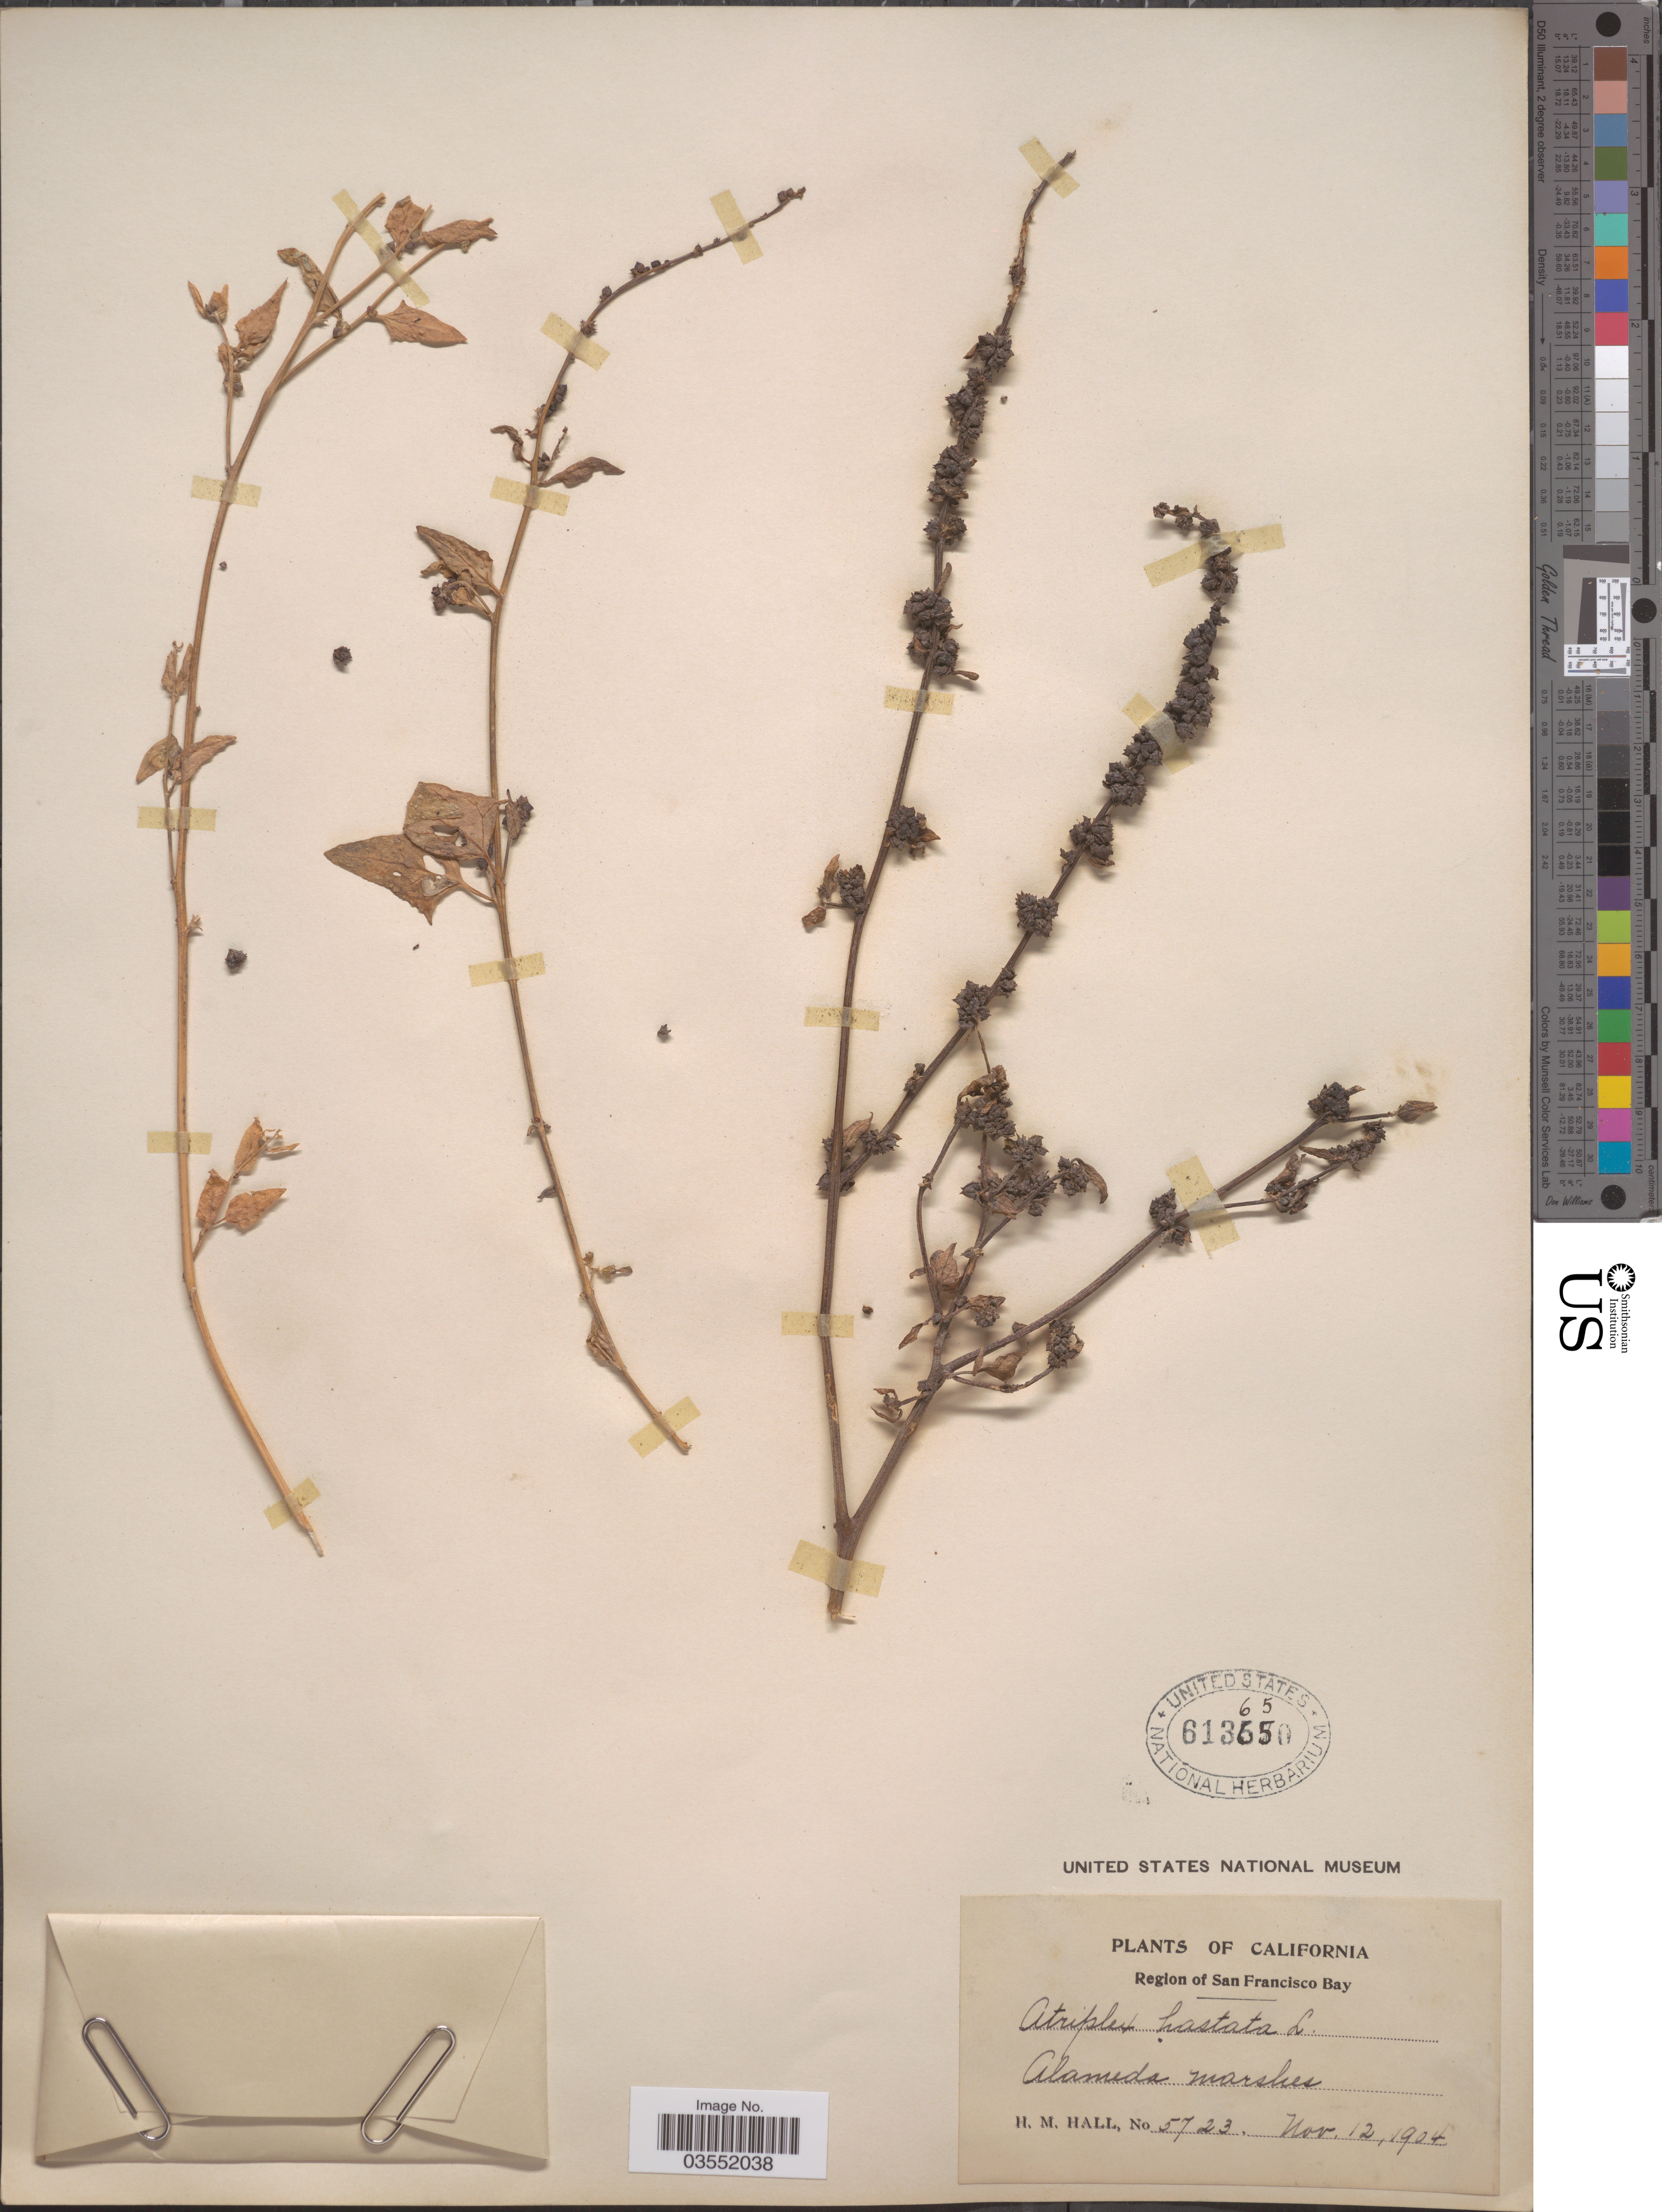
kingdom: Plantae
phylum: Tracheophyta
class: Magnoliopsida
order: Caryophyllales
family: Amaranthaceae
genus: Atriplex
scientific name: Atriplex hastata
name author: L.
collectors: H. M. Hall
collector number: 5723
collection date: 1904-11-12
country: United States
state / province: California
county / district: San Francisco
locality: Region of San Francisco Bay. Alameda marshes.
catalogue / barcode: US 613650